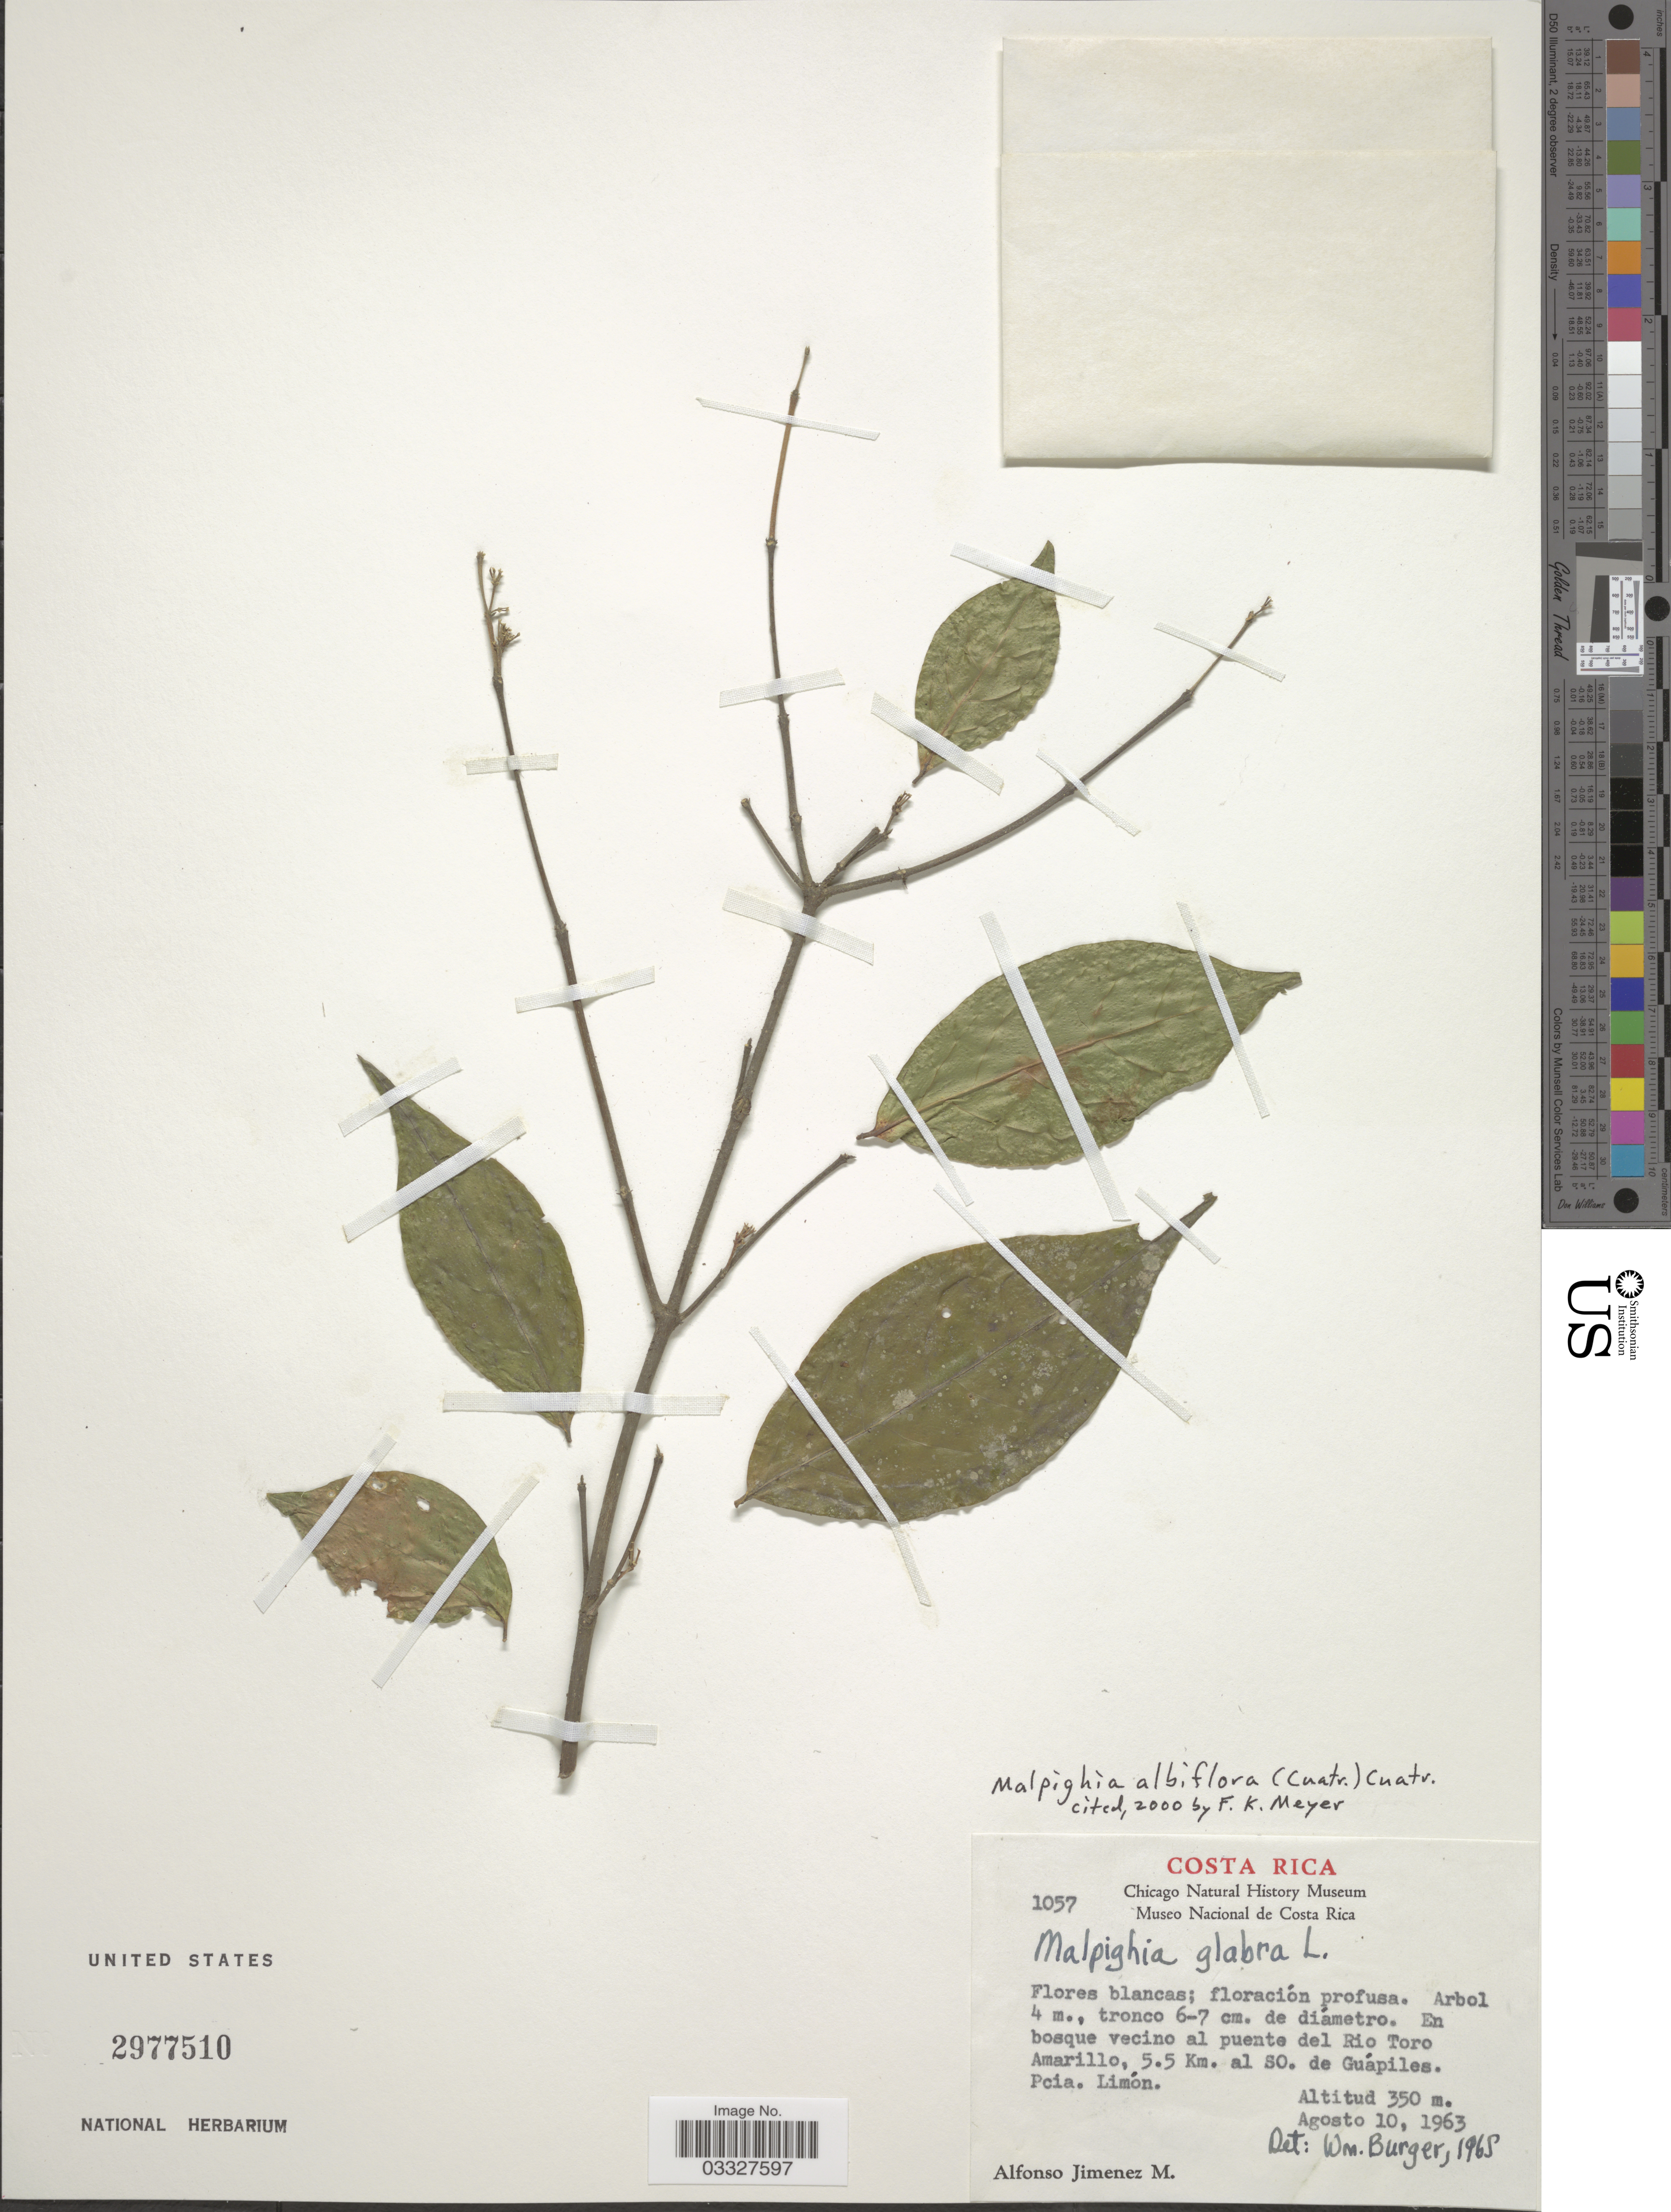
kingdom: Plantae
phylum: Tracheophyta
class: Magnoliopsida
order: Malpighiales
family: Malpighiaceae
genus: Malpighia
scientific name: Malpighia albiflora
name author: (Cuatrec.) Cuatrec.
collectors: A. Jimenez M.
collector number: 1057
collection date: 1963-08-10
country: Costa Rica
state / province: Limón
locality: En bosque vecino al puente del Rio Toro Amarillo, 5.5 Km. al SO. de Guápiles. Pcia. Limón.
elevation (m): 350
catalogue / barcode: US 2977510